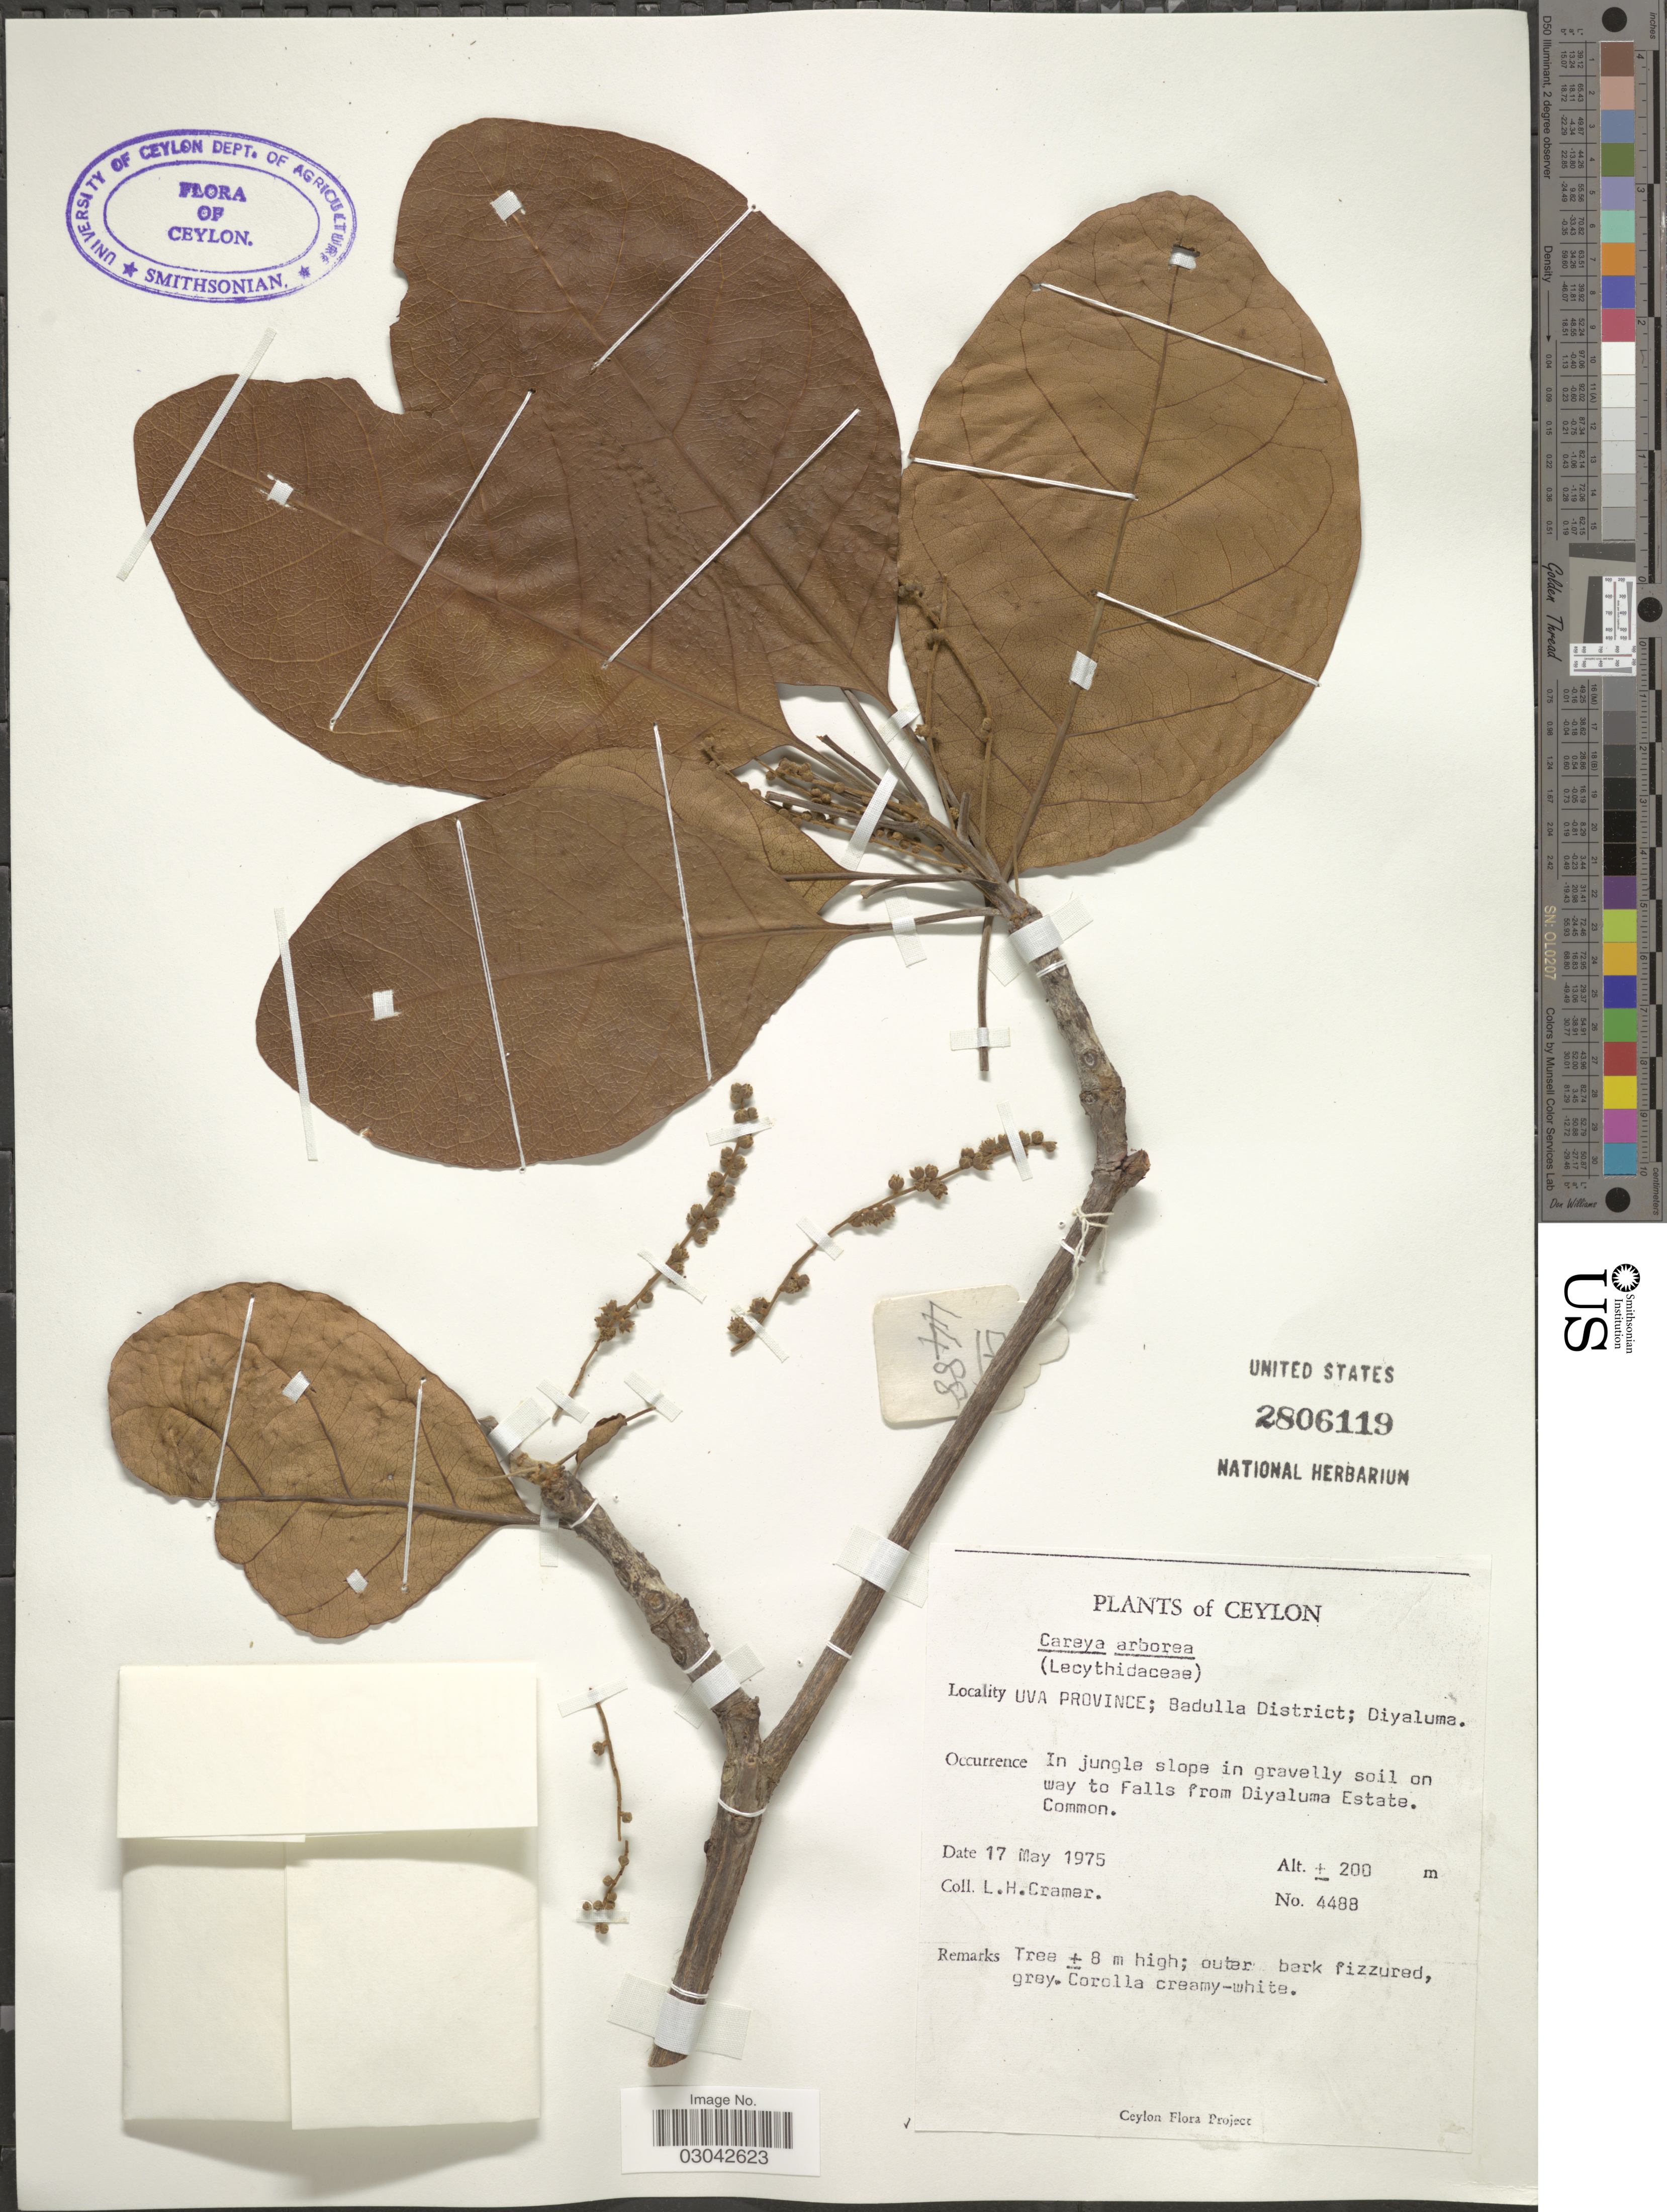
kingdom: Plantae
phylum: Tracheophyta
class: Magnoliopsida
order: Ericales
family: Lecythidaceae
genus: Careya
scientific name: Careya arborea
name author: Roxb.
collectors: L. H. Cramer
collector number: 4488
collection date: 1975-05-17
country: Sri Lanka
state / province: Uva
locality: Ceylon. Badulla District; Diyaluma. In jungle slope in gravelly soil on way to Falls from Diyaluma Estate.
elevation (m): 200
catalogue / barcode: US 2806119